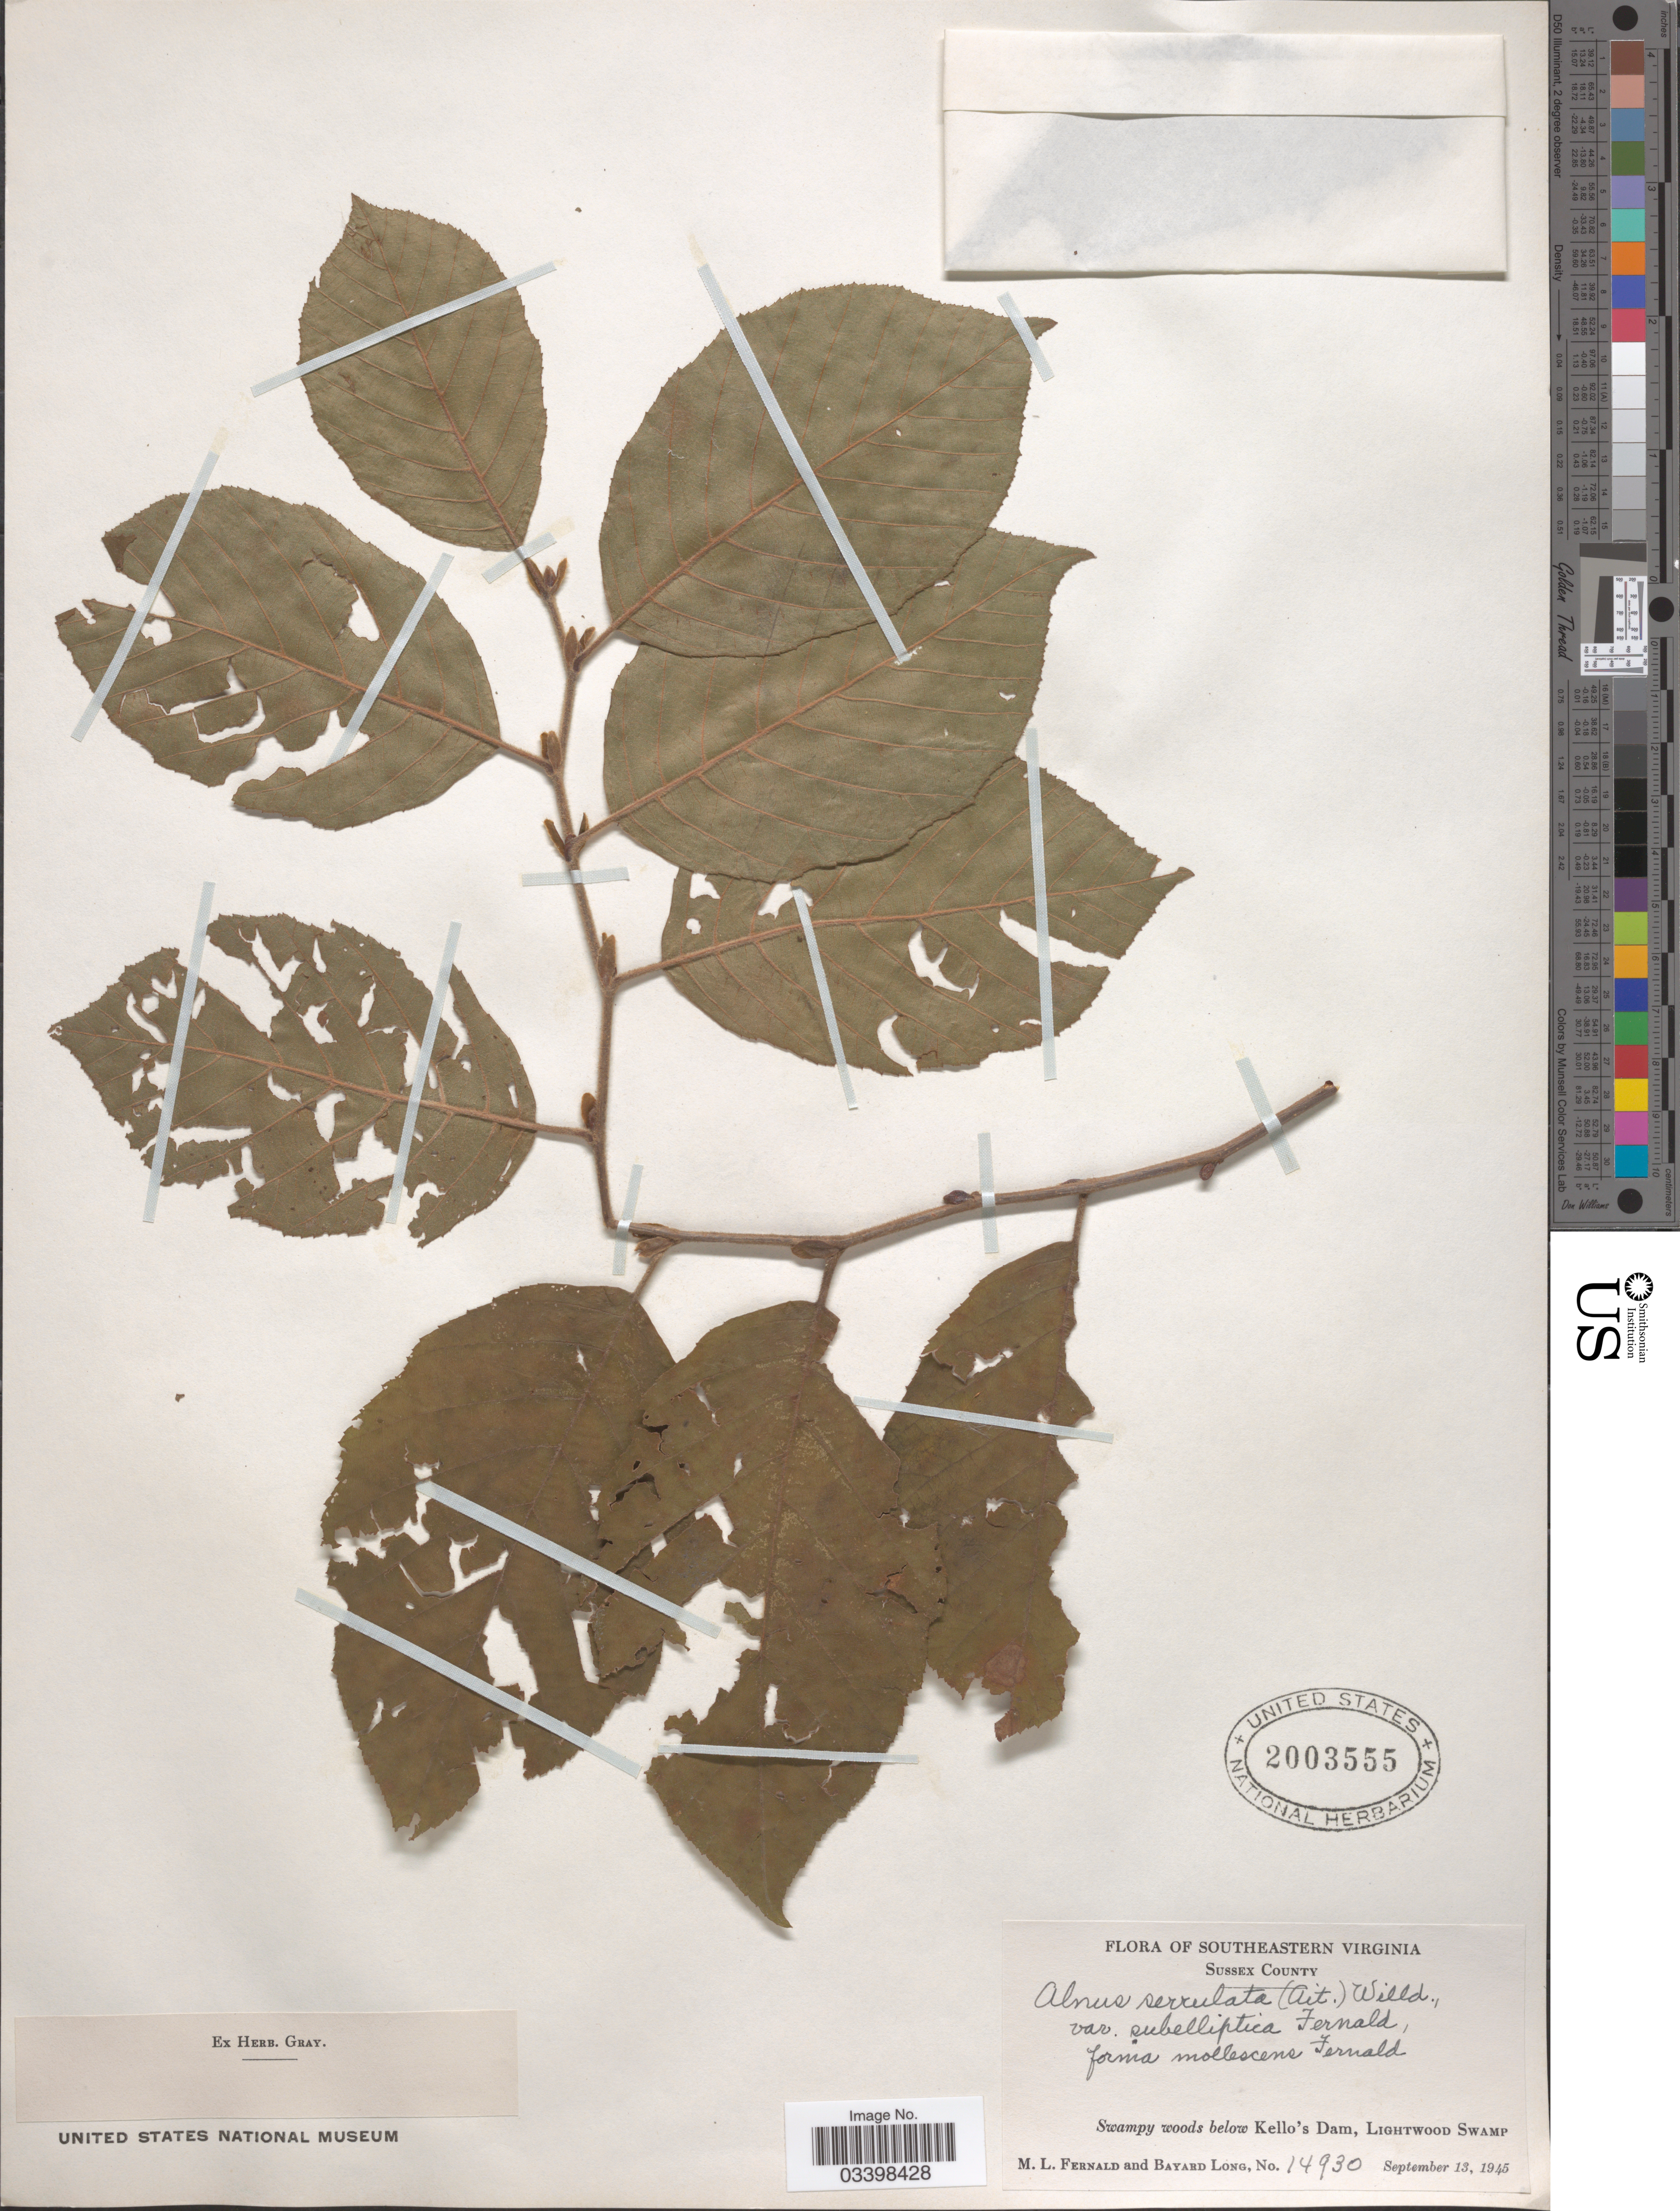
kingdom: Plantae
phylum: Tracheophyta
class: Magnoliopsida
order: Fagales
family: Betulaceae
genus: Alnus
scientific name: Alnus serrulata var. subelliptica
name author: Fernald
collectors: M. L. Fernald & B. Long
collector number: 14930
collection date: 1945-09-13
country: United States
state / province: Virginia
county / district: Sussex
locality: Southeastern Virginia. Sussex County. Below Kello's Dam, Lightwood Swamp.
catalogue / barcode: US 2003555